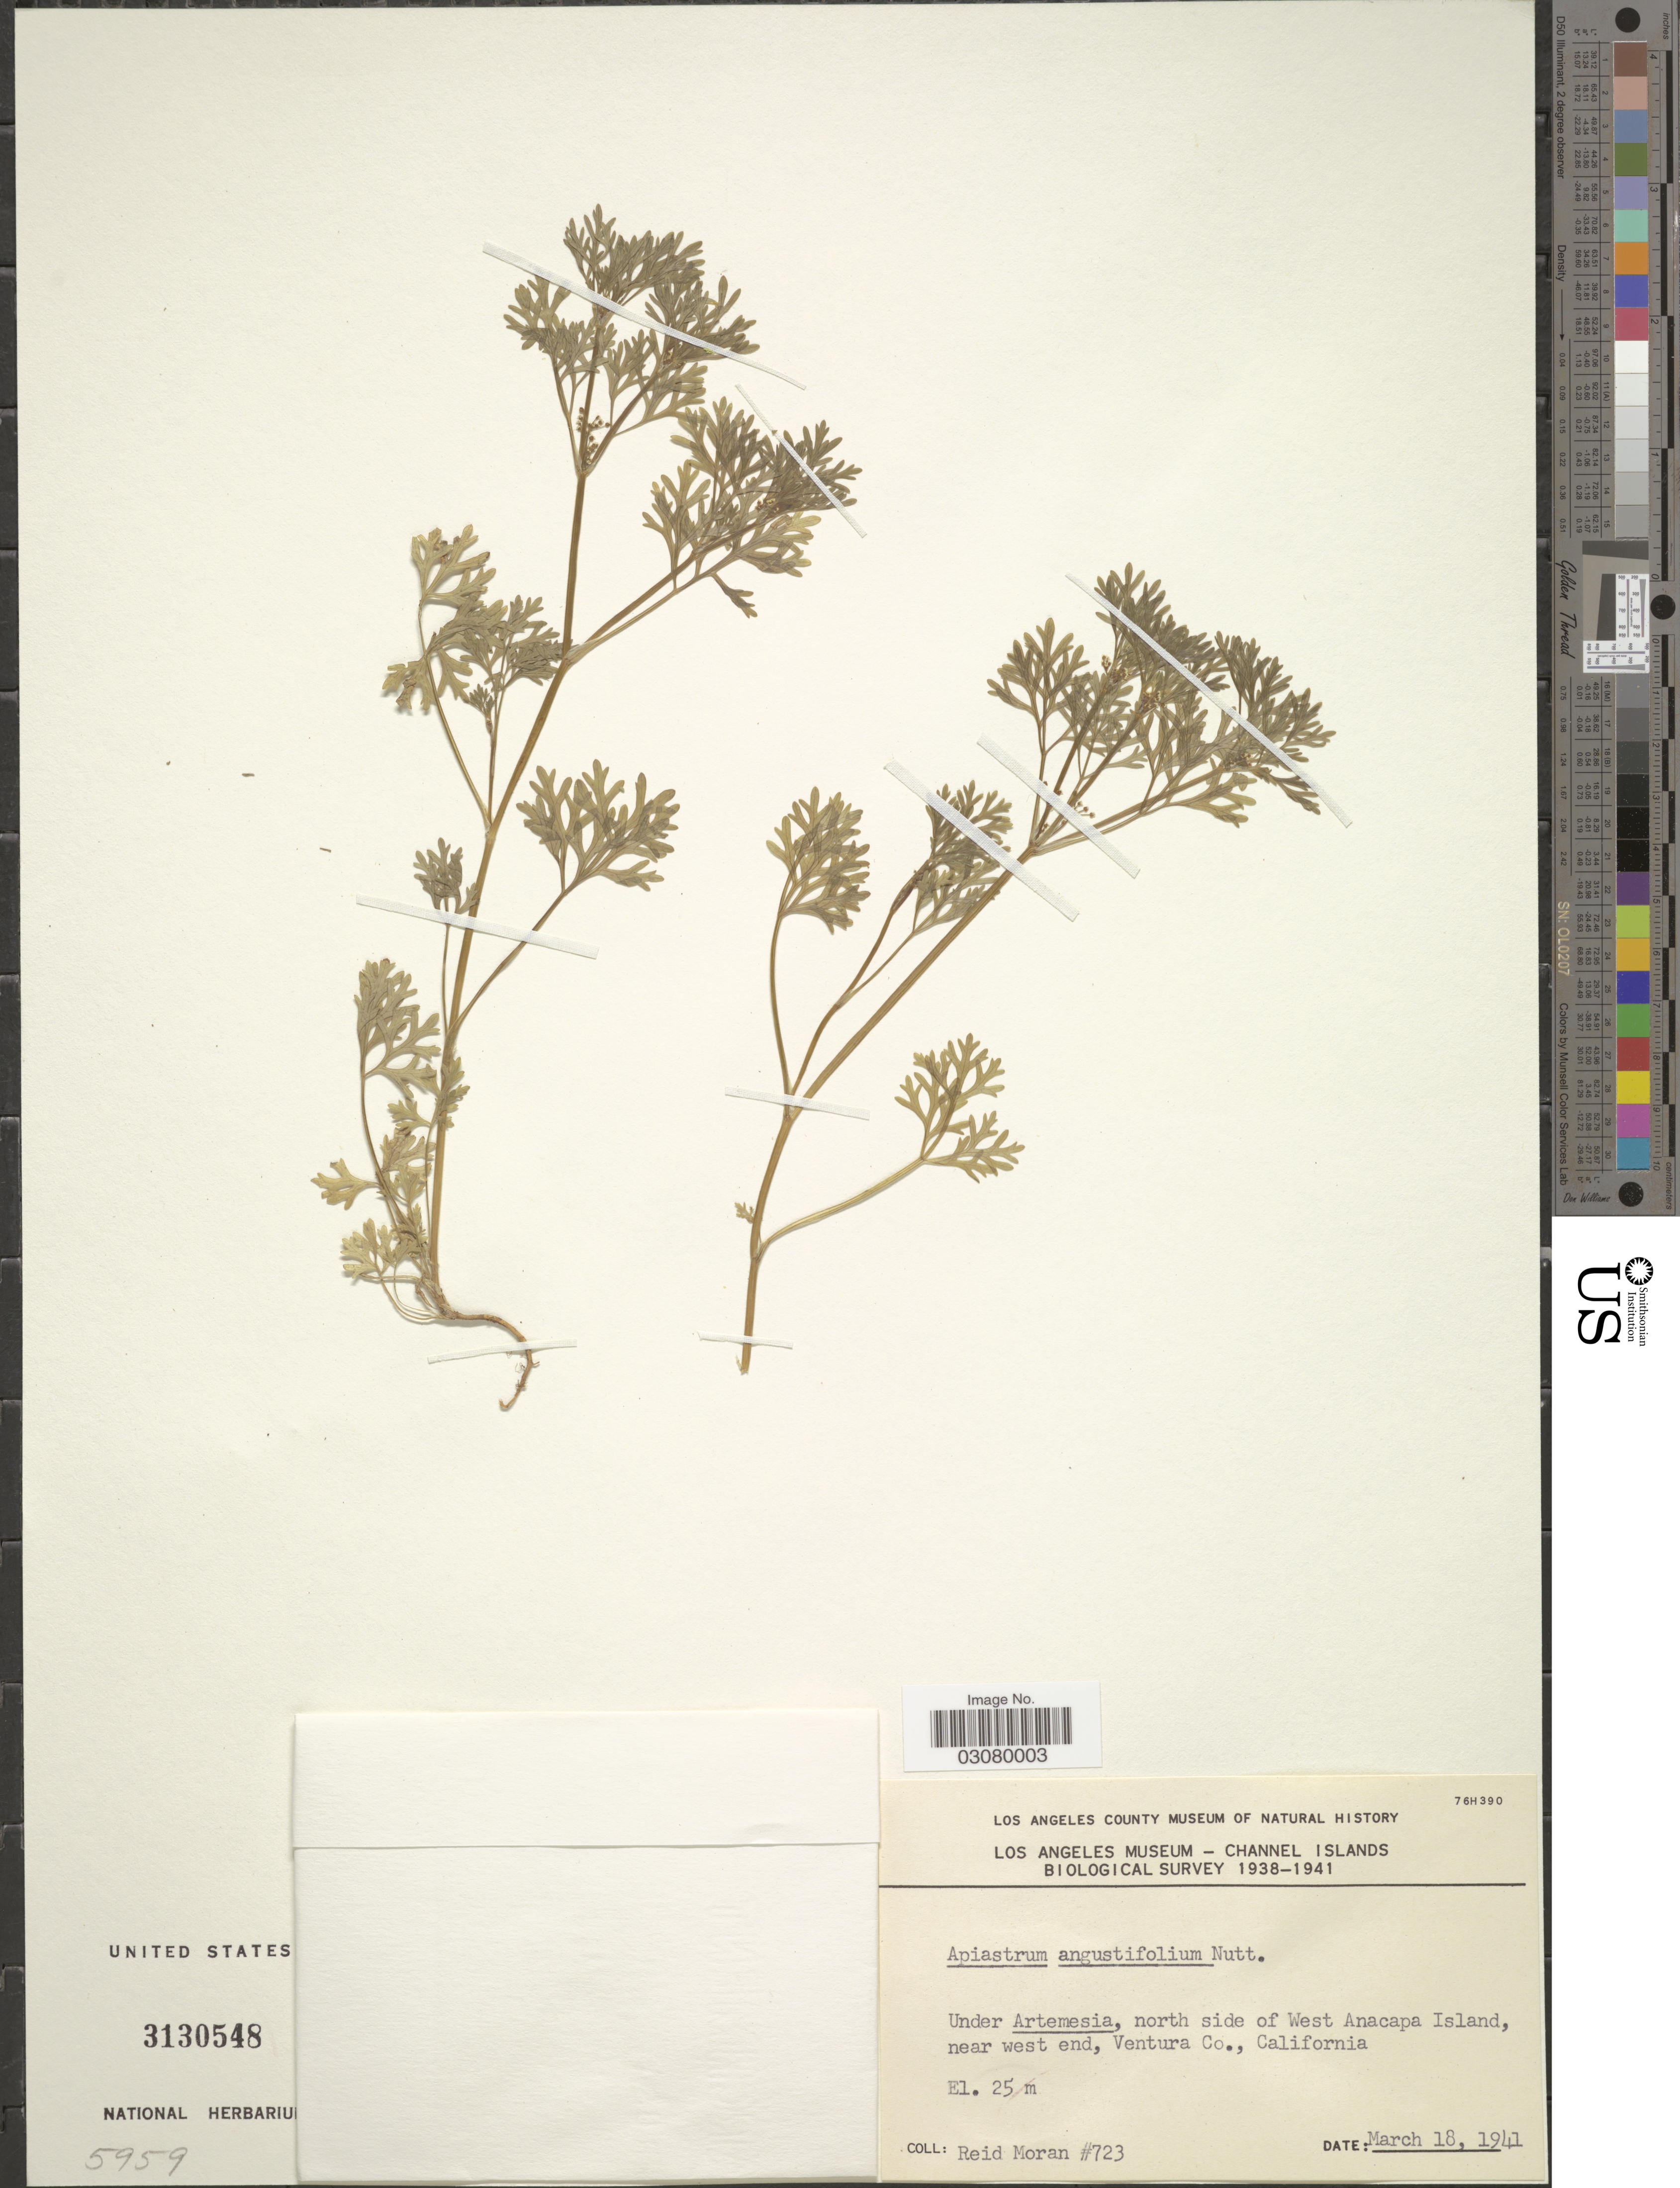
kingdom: Plantae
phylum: Tracheophyta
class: Magnoliopsida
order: Apiales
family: Apiaceae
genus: Apiastrum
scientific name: Apiastrum angustifolium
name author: Nutt.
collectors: R. Moran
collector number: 723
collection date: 1941-03-18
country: United States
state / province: California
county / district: Ventura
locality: North side of West Anacapa Island, near west end, Ventura Co.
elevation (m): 25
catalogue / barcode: US 3130548